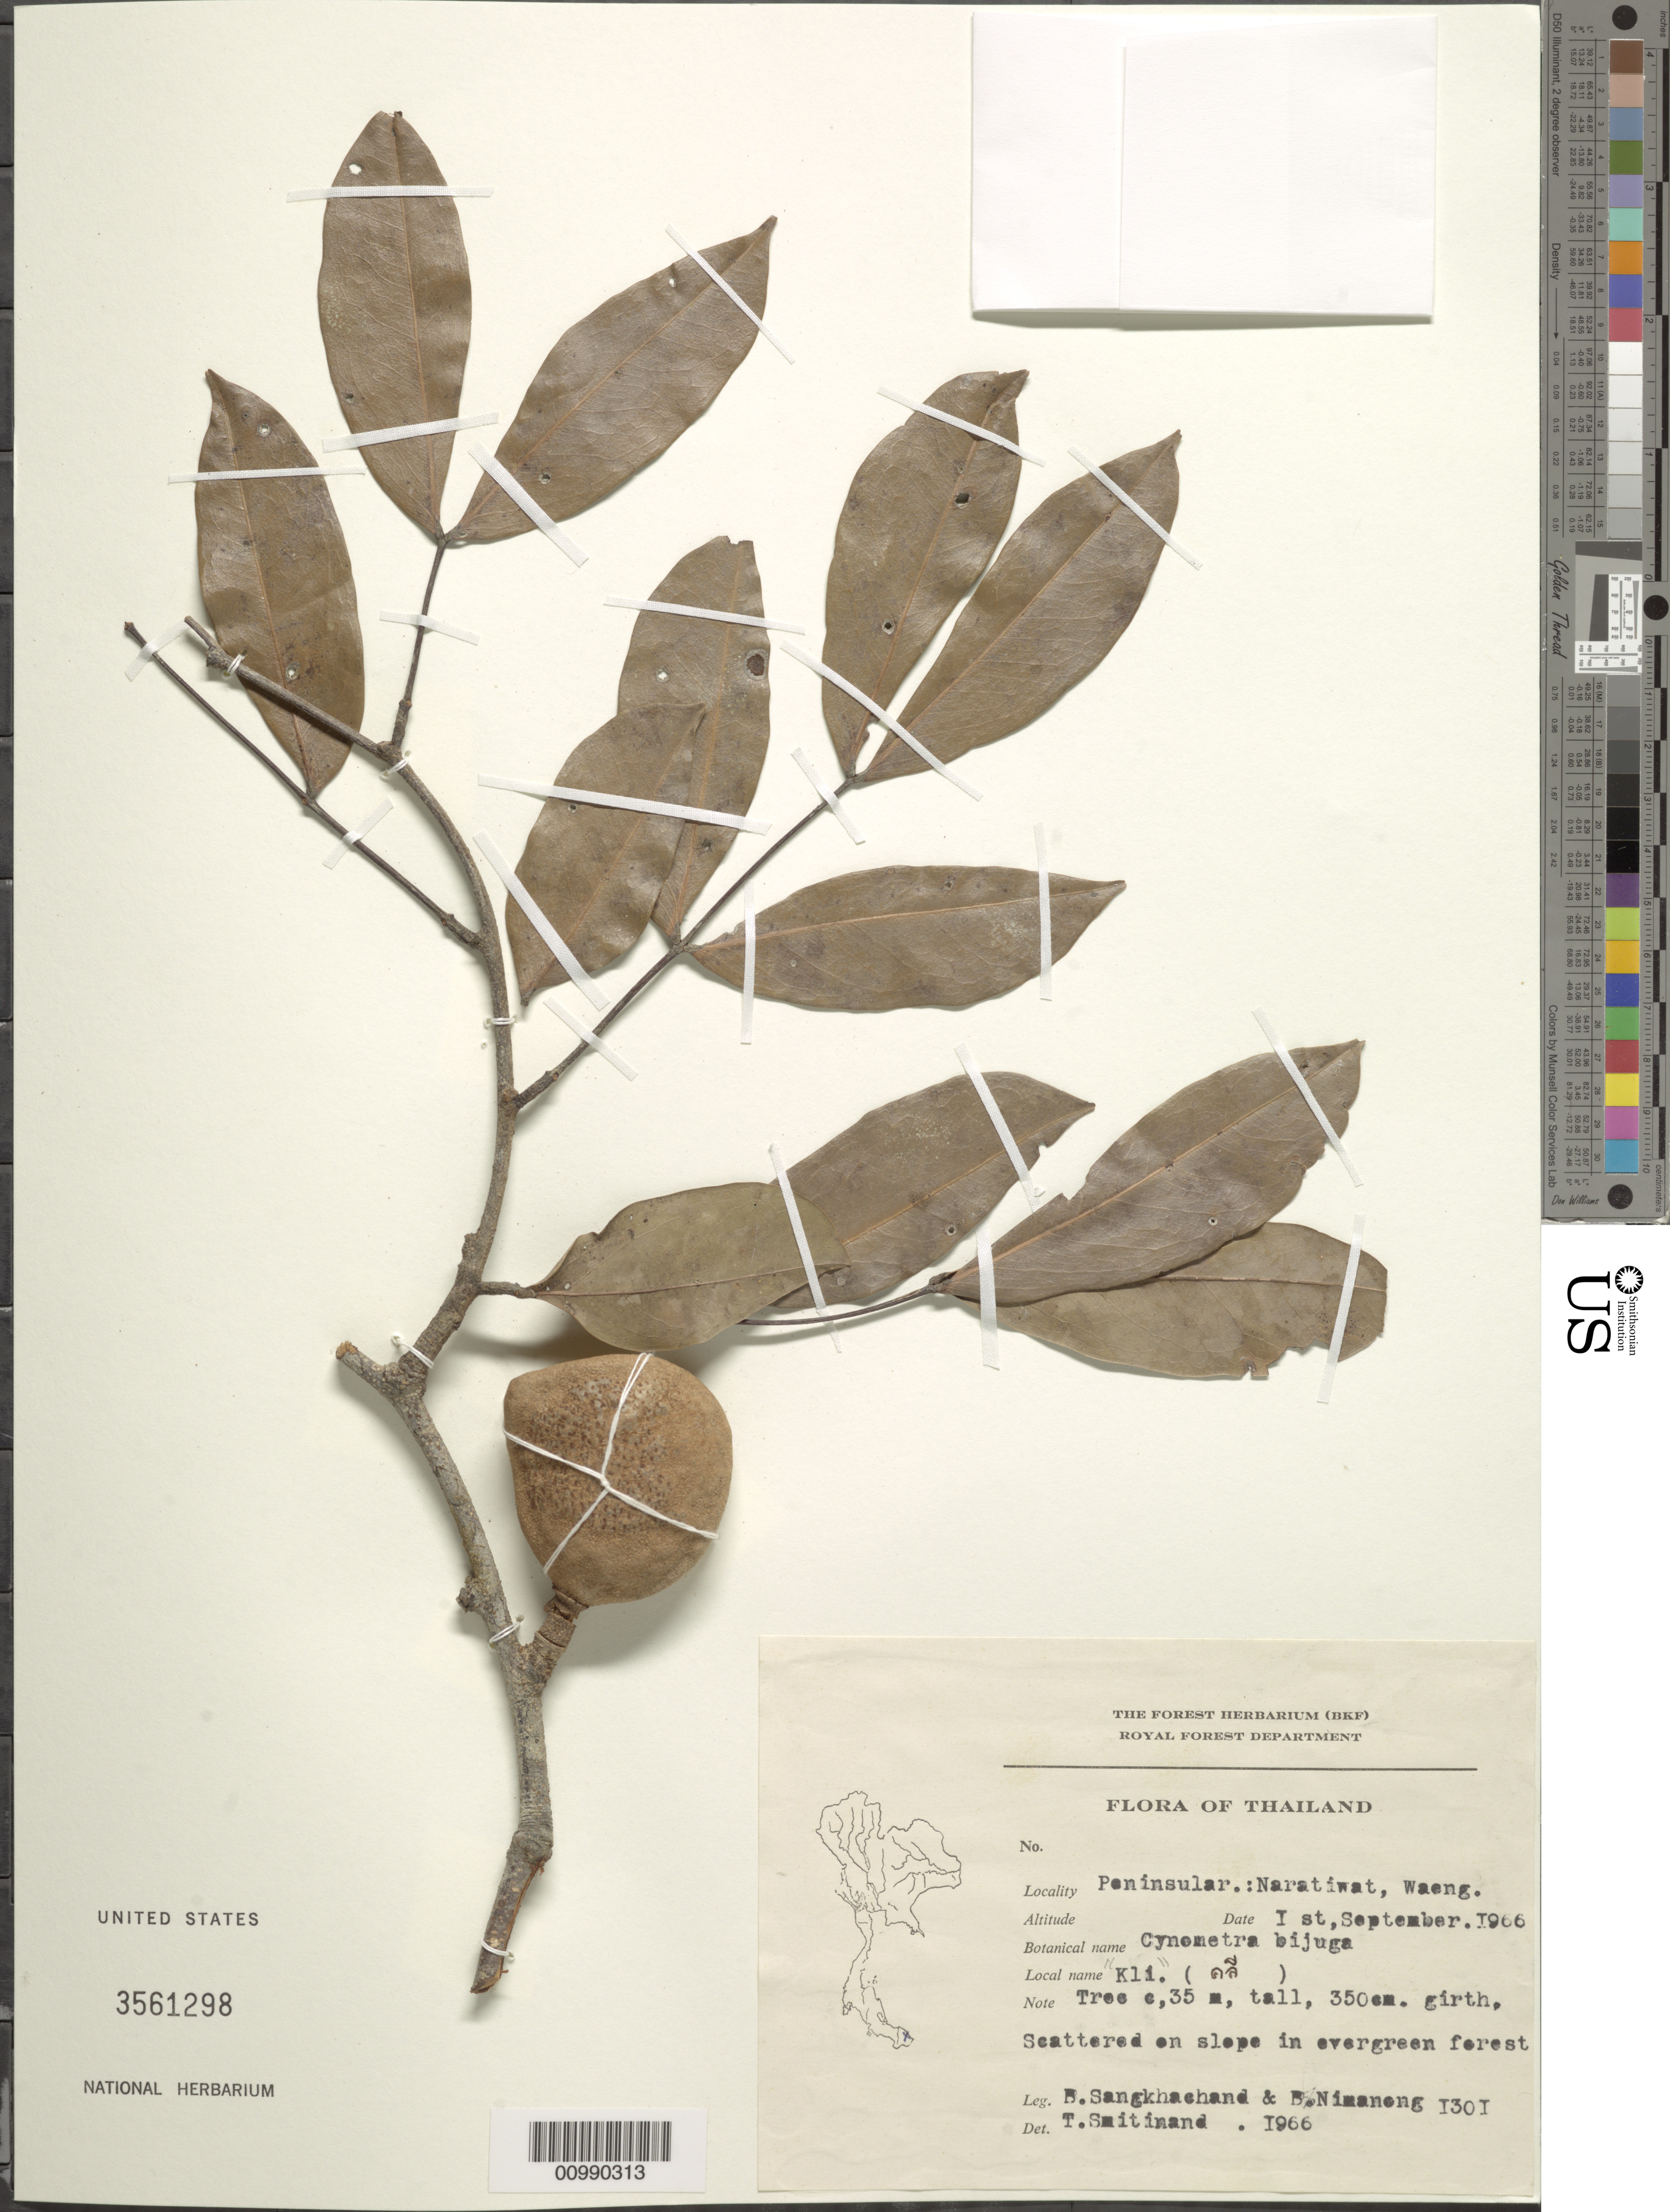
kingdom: Plantae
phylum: Tracheophyta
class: Magnoliopsida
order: Fabales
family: Fabaceae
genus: Cynometra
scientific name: Cynometra bijuga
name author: Spanoghe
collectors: B. Sangkhachand, B. Nimanong & T. Smitinand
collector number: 1301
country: Thailand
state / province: Narathiwat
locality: Waeng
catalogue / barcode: US 3561298